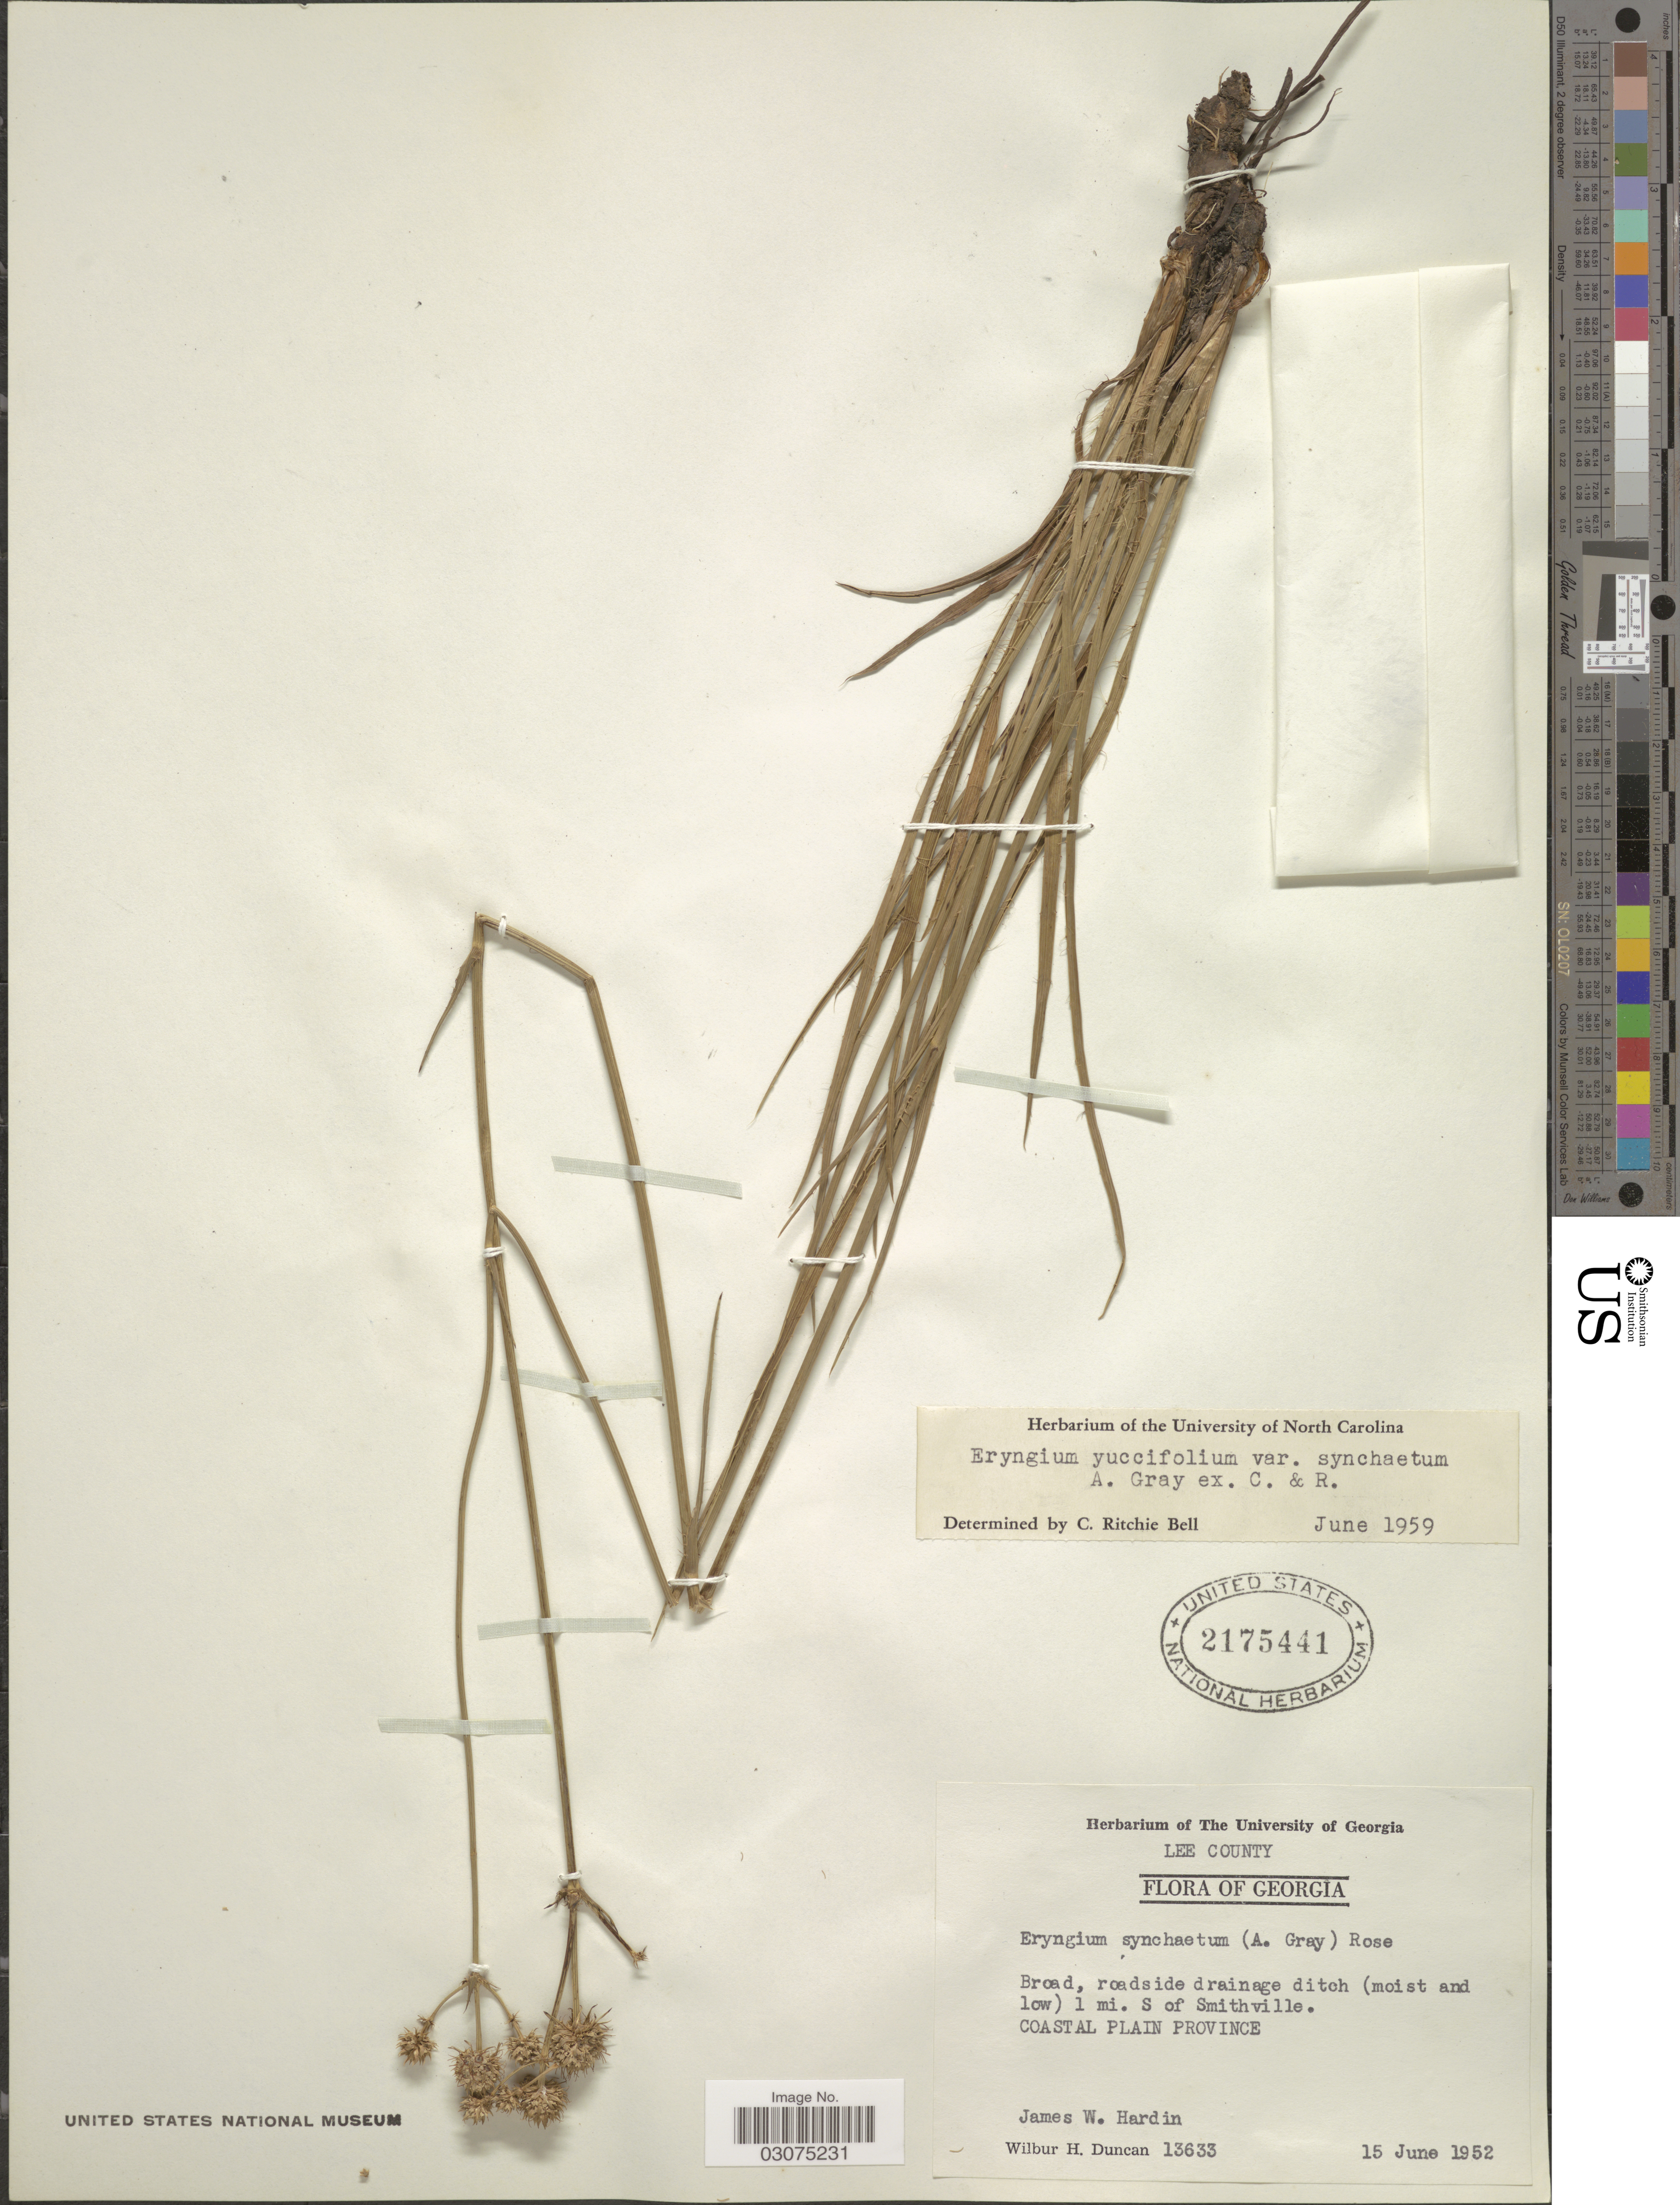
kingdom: Plantae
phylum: Tracheophyta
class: Magnoliopsida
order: Apiales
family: Apiaceae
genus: Eryngium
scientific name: Eryngium yuccifolium var. synchaetum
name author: A. Gray ex J.M. Coult. & Rose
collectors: J. Hardin & W. H. Duncan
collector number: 13633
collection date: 1952-06-15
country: United States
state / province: Georgia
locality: Lee County. Broad, roadsides drainage ditch (moist and low) 1 mi. S of Smithville. Coastal Plain Province.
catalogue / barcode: US 2175441